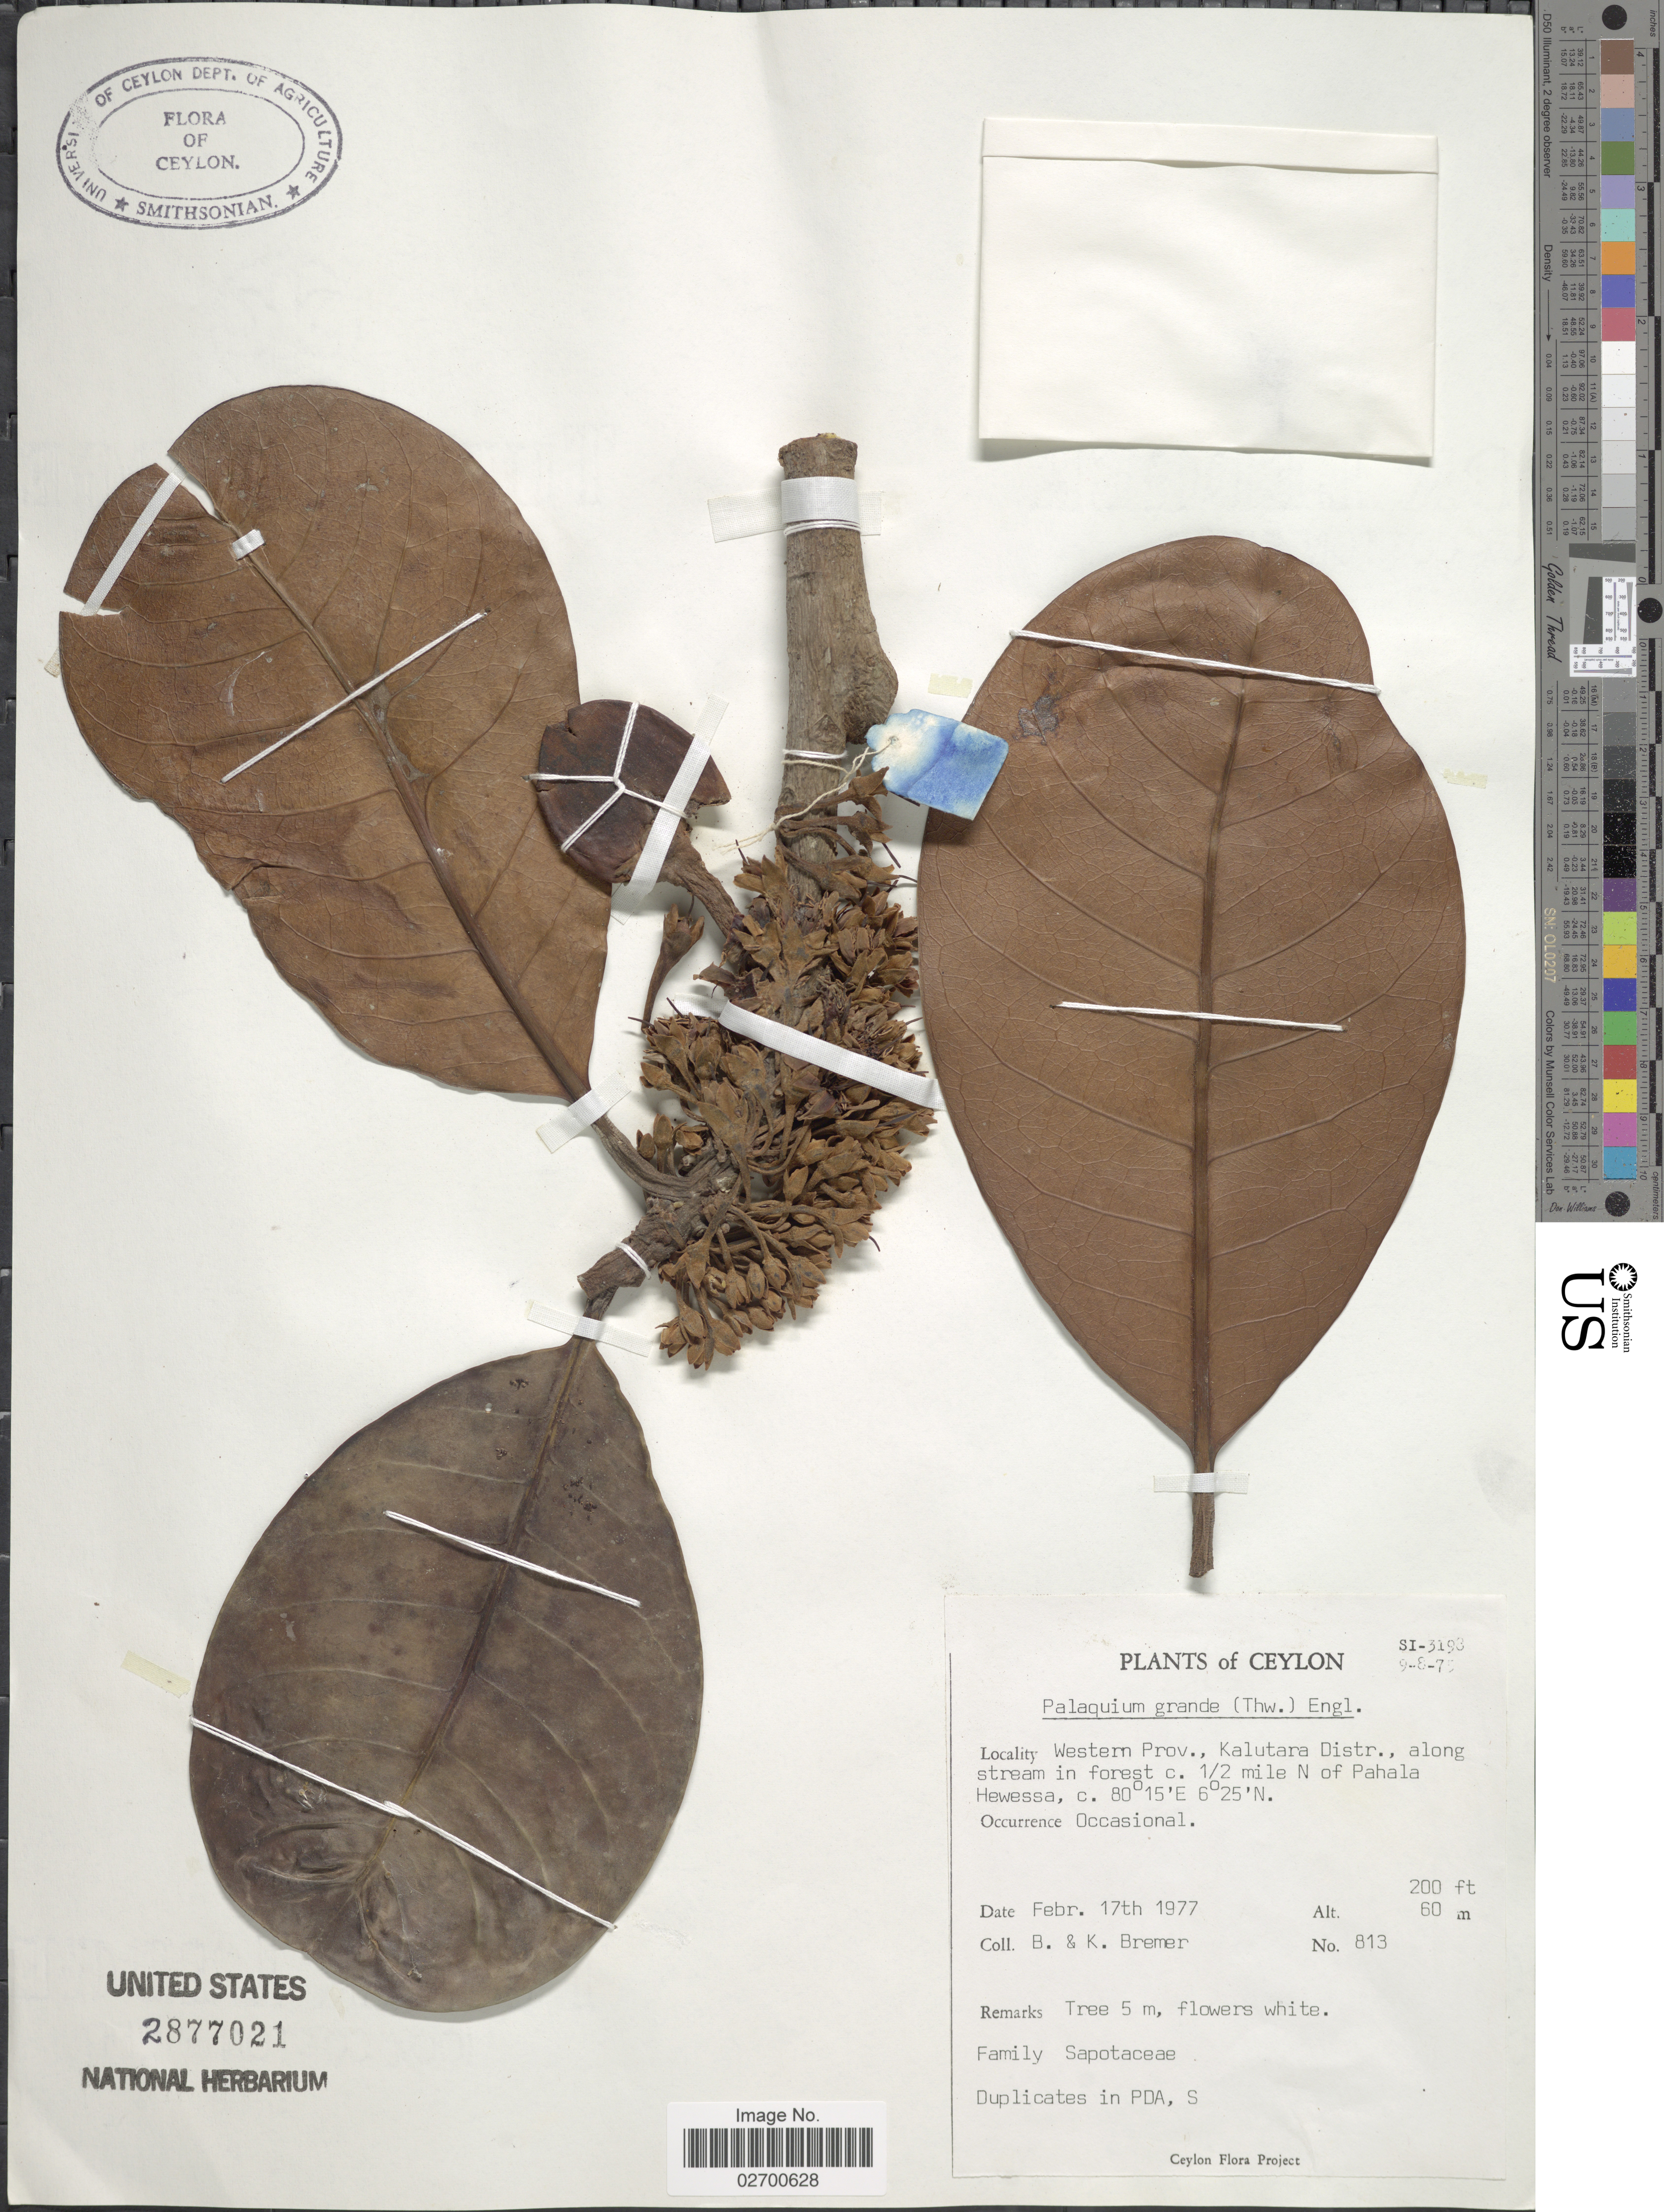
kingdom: Plantae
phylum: Tracheophyta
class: Magnoliopsida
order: Ericales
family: Sapotaceae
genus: Palaquium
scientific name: Palaquium grande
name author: (Thwaites) Engl.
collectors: B. Bremer & K. Bremer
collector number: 813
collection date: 1977-02-17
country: Sri Lanka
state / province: Western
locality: Ceylon. Western Prov., Kalutara Distr., along stream in forest c. 1/2 mile N of Pahala. Hewessa.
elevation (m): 60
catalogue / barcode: US 2877021